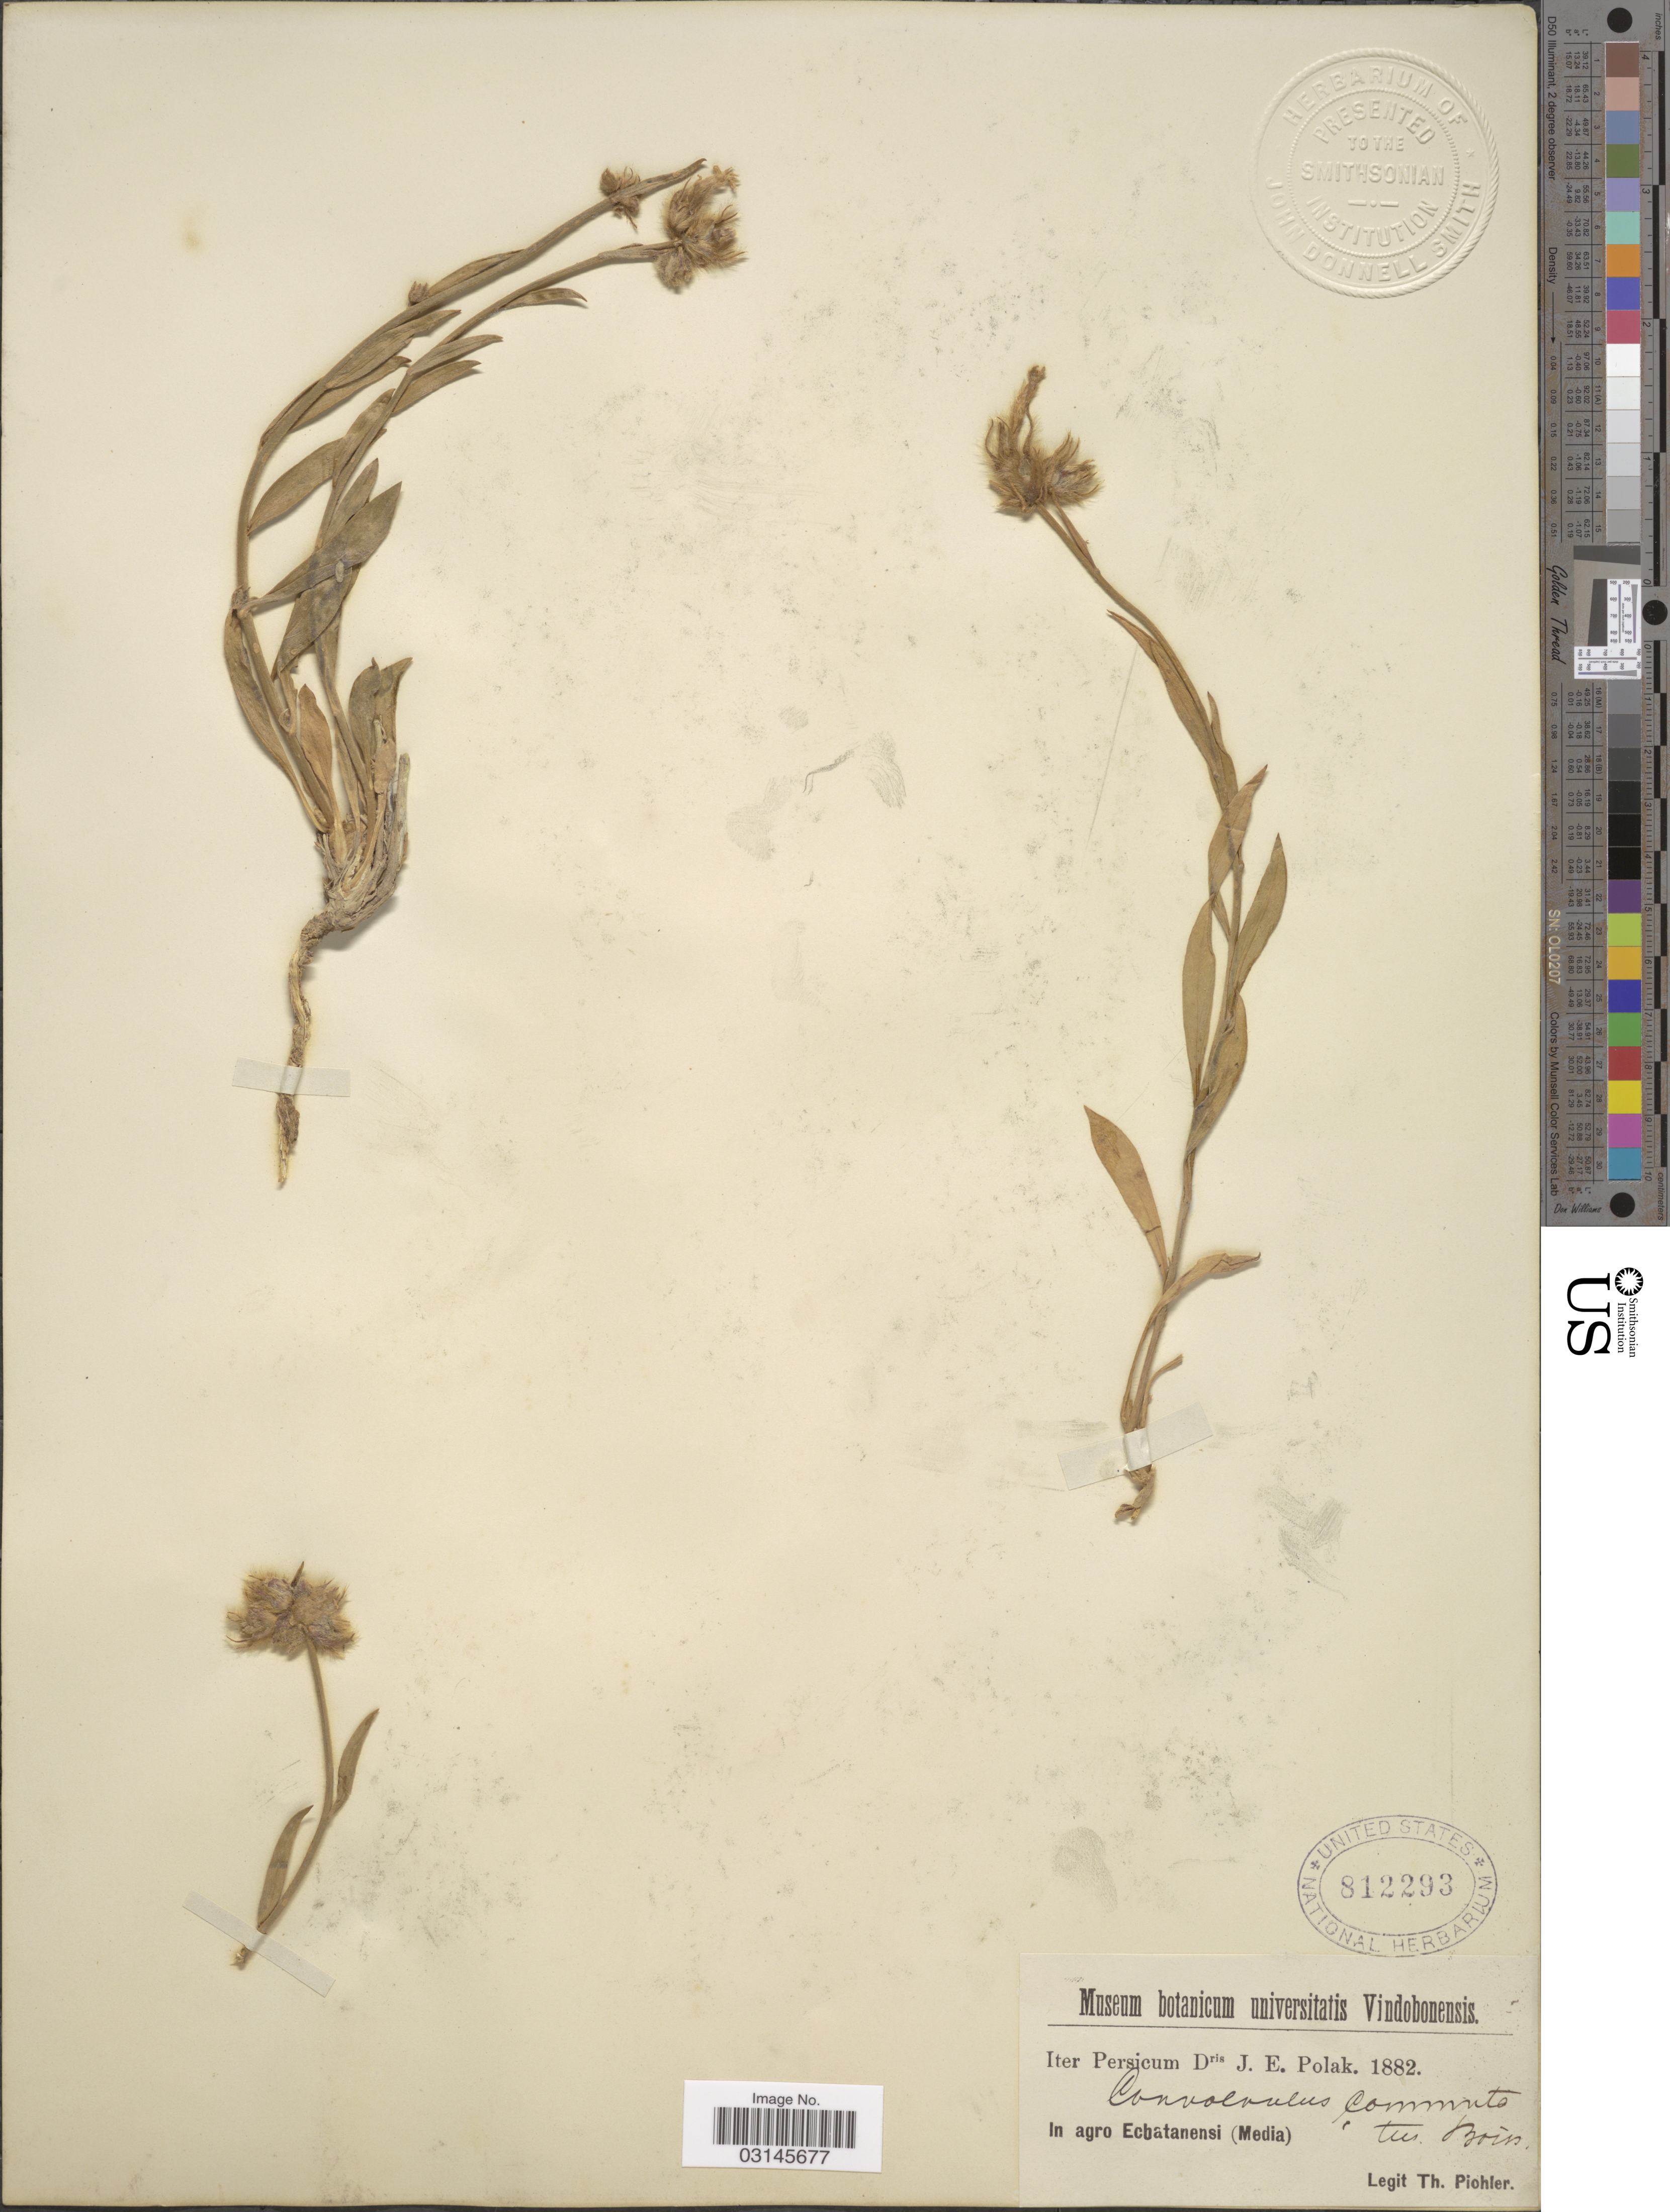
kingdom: Plantae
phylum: Tracheophyta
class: Magnoliopsida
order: Solanales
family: Convolvulaceae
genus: Convolvulus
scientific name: Convolvulus commutatus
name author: Boiss.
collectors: T. Pichler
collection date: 1882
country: Iran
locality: Iter Persicum. In agro Ecbatanensi (Media).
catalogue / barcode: US 812293